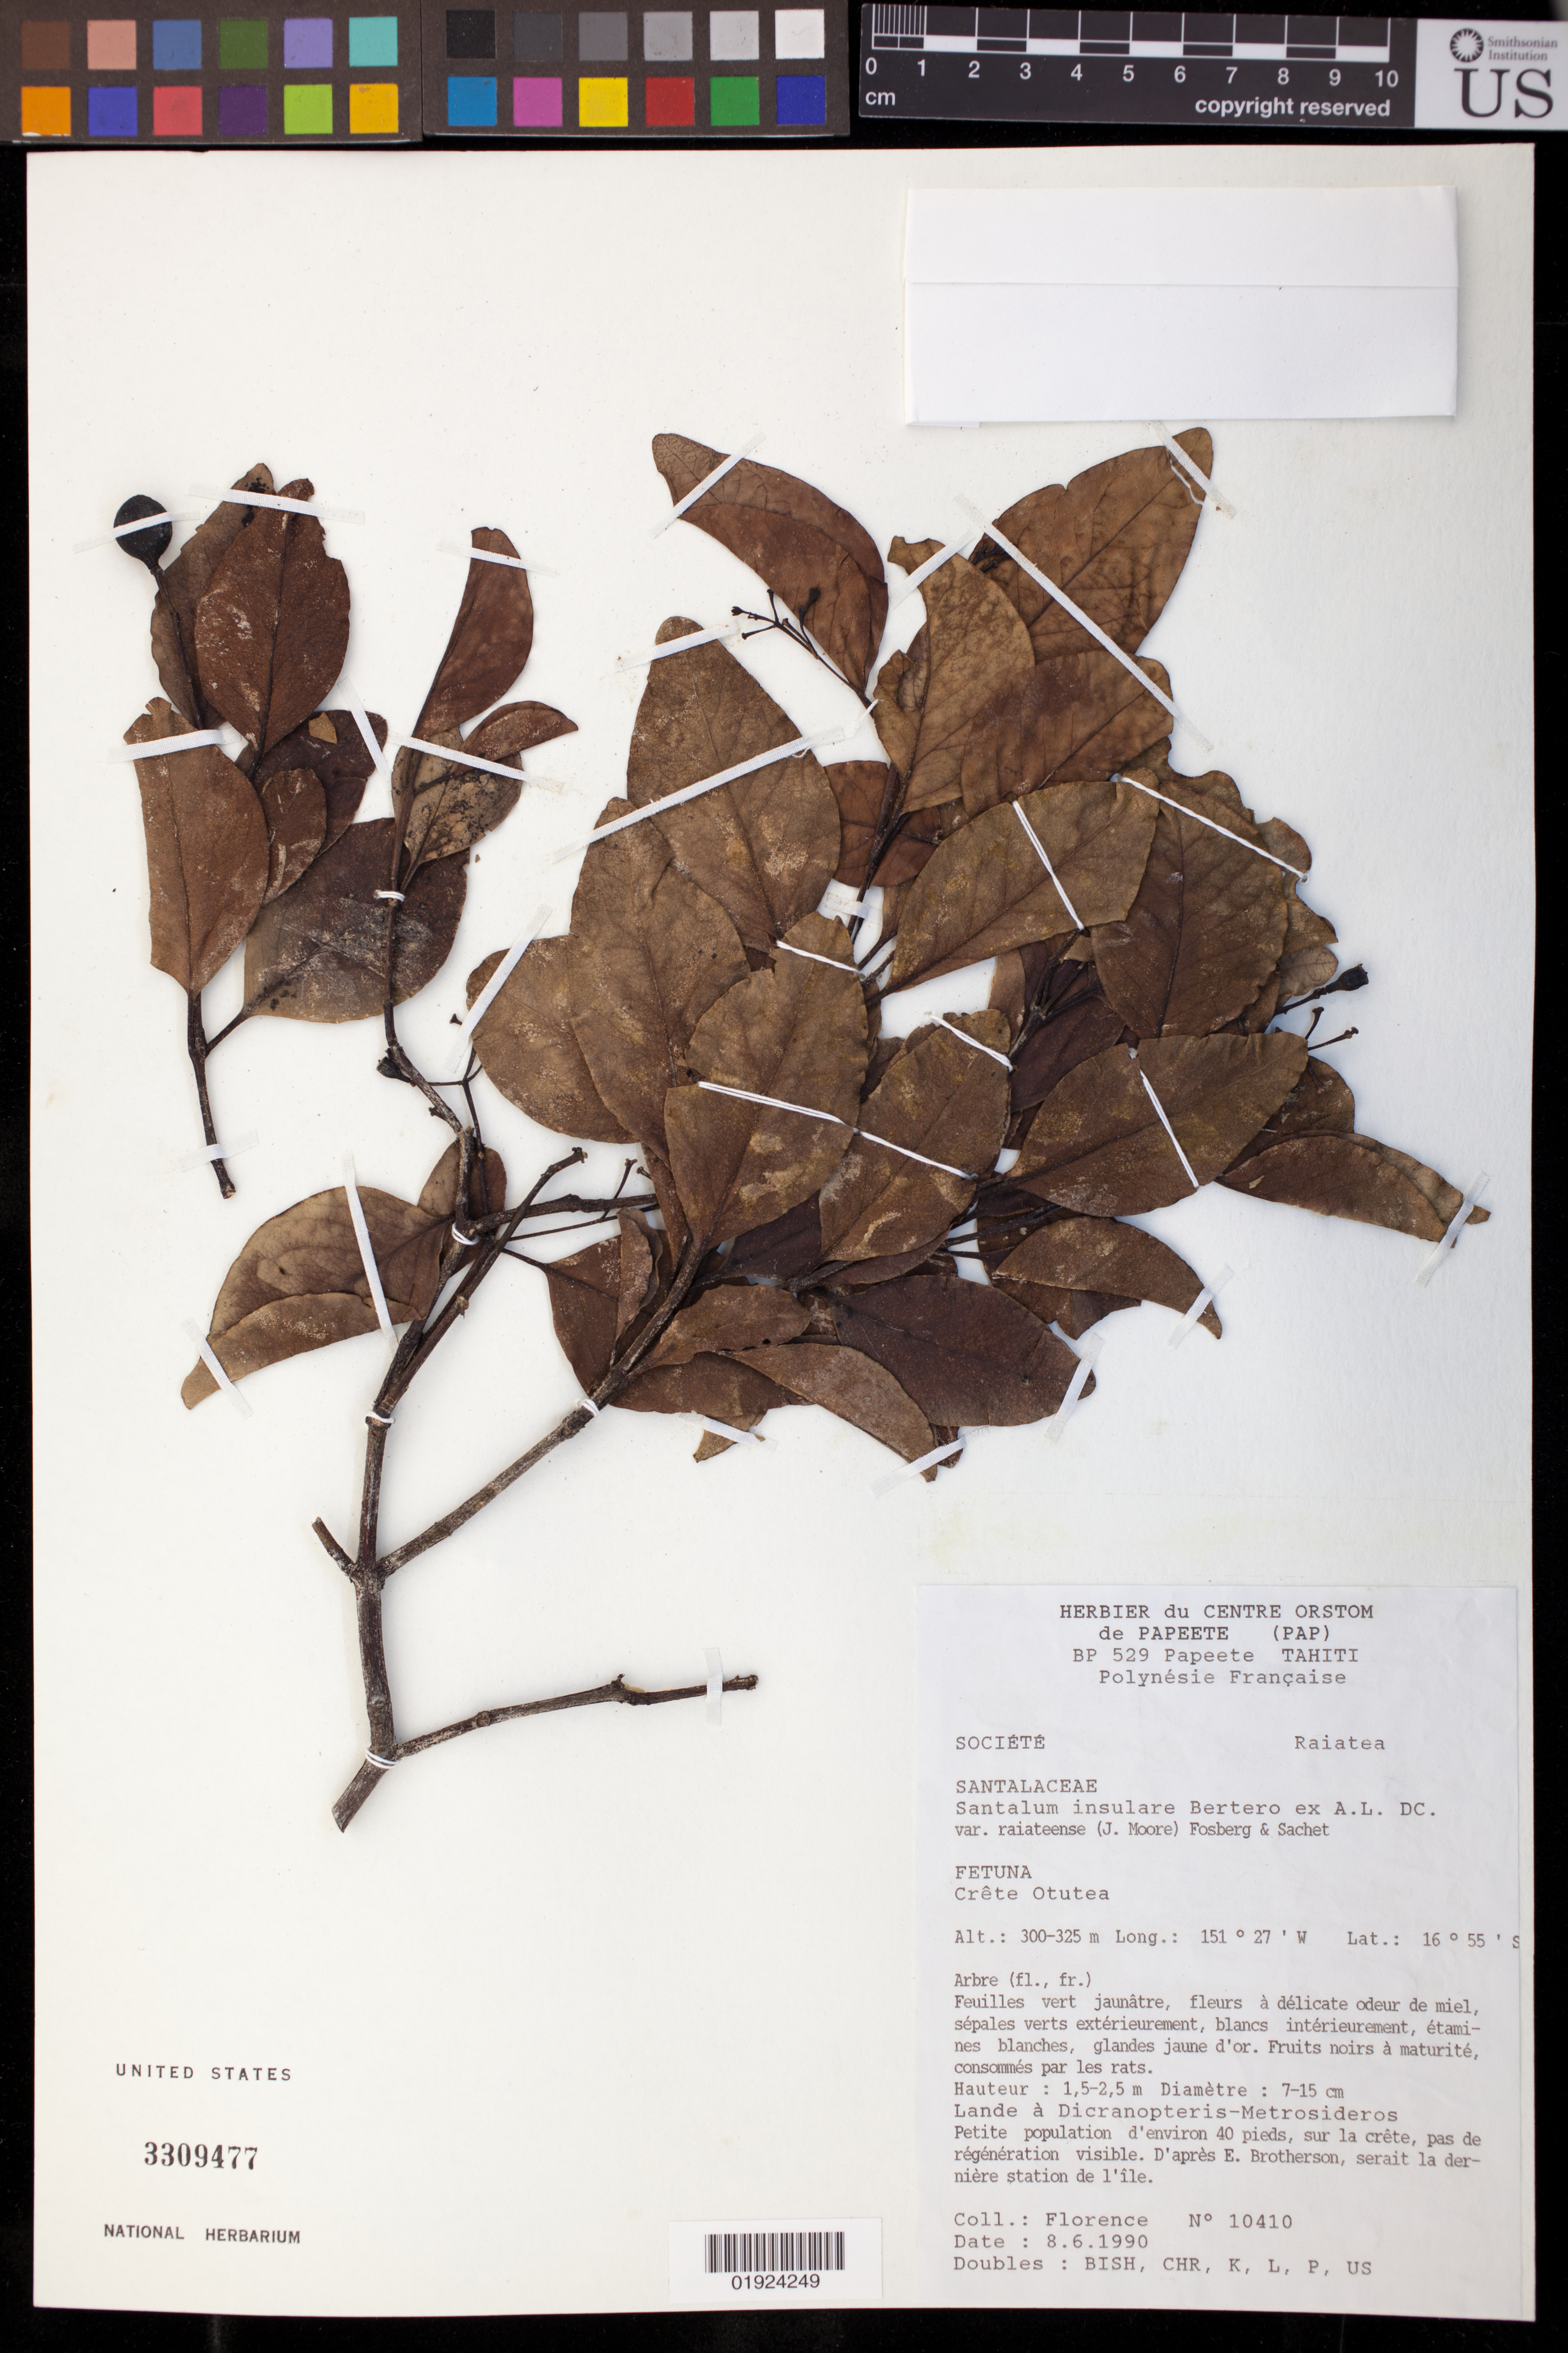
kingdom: Plantae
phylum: Tracheophyta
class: Magnoliopsida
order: Santalales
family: Santalaceae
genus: Santalum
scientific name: Santalum insulare var. raiateense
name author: (J.W. Moore) Fosberg & Sachet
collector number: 10410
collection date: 1990-06-08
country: French Polynesia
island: Raiatea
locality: Raiatea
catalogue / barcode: US 3309477